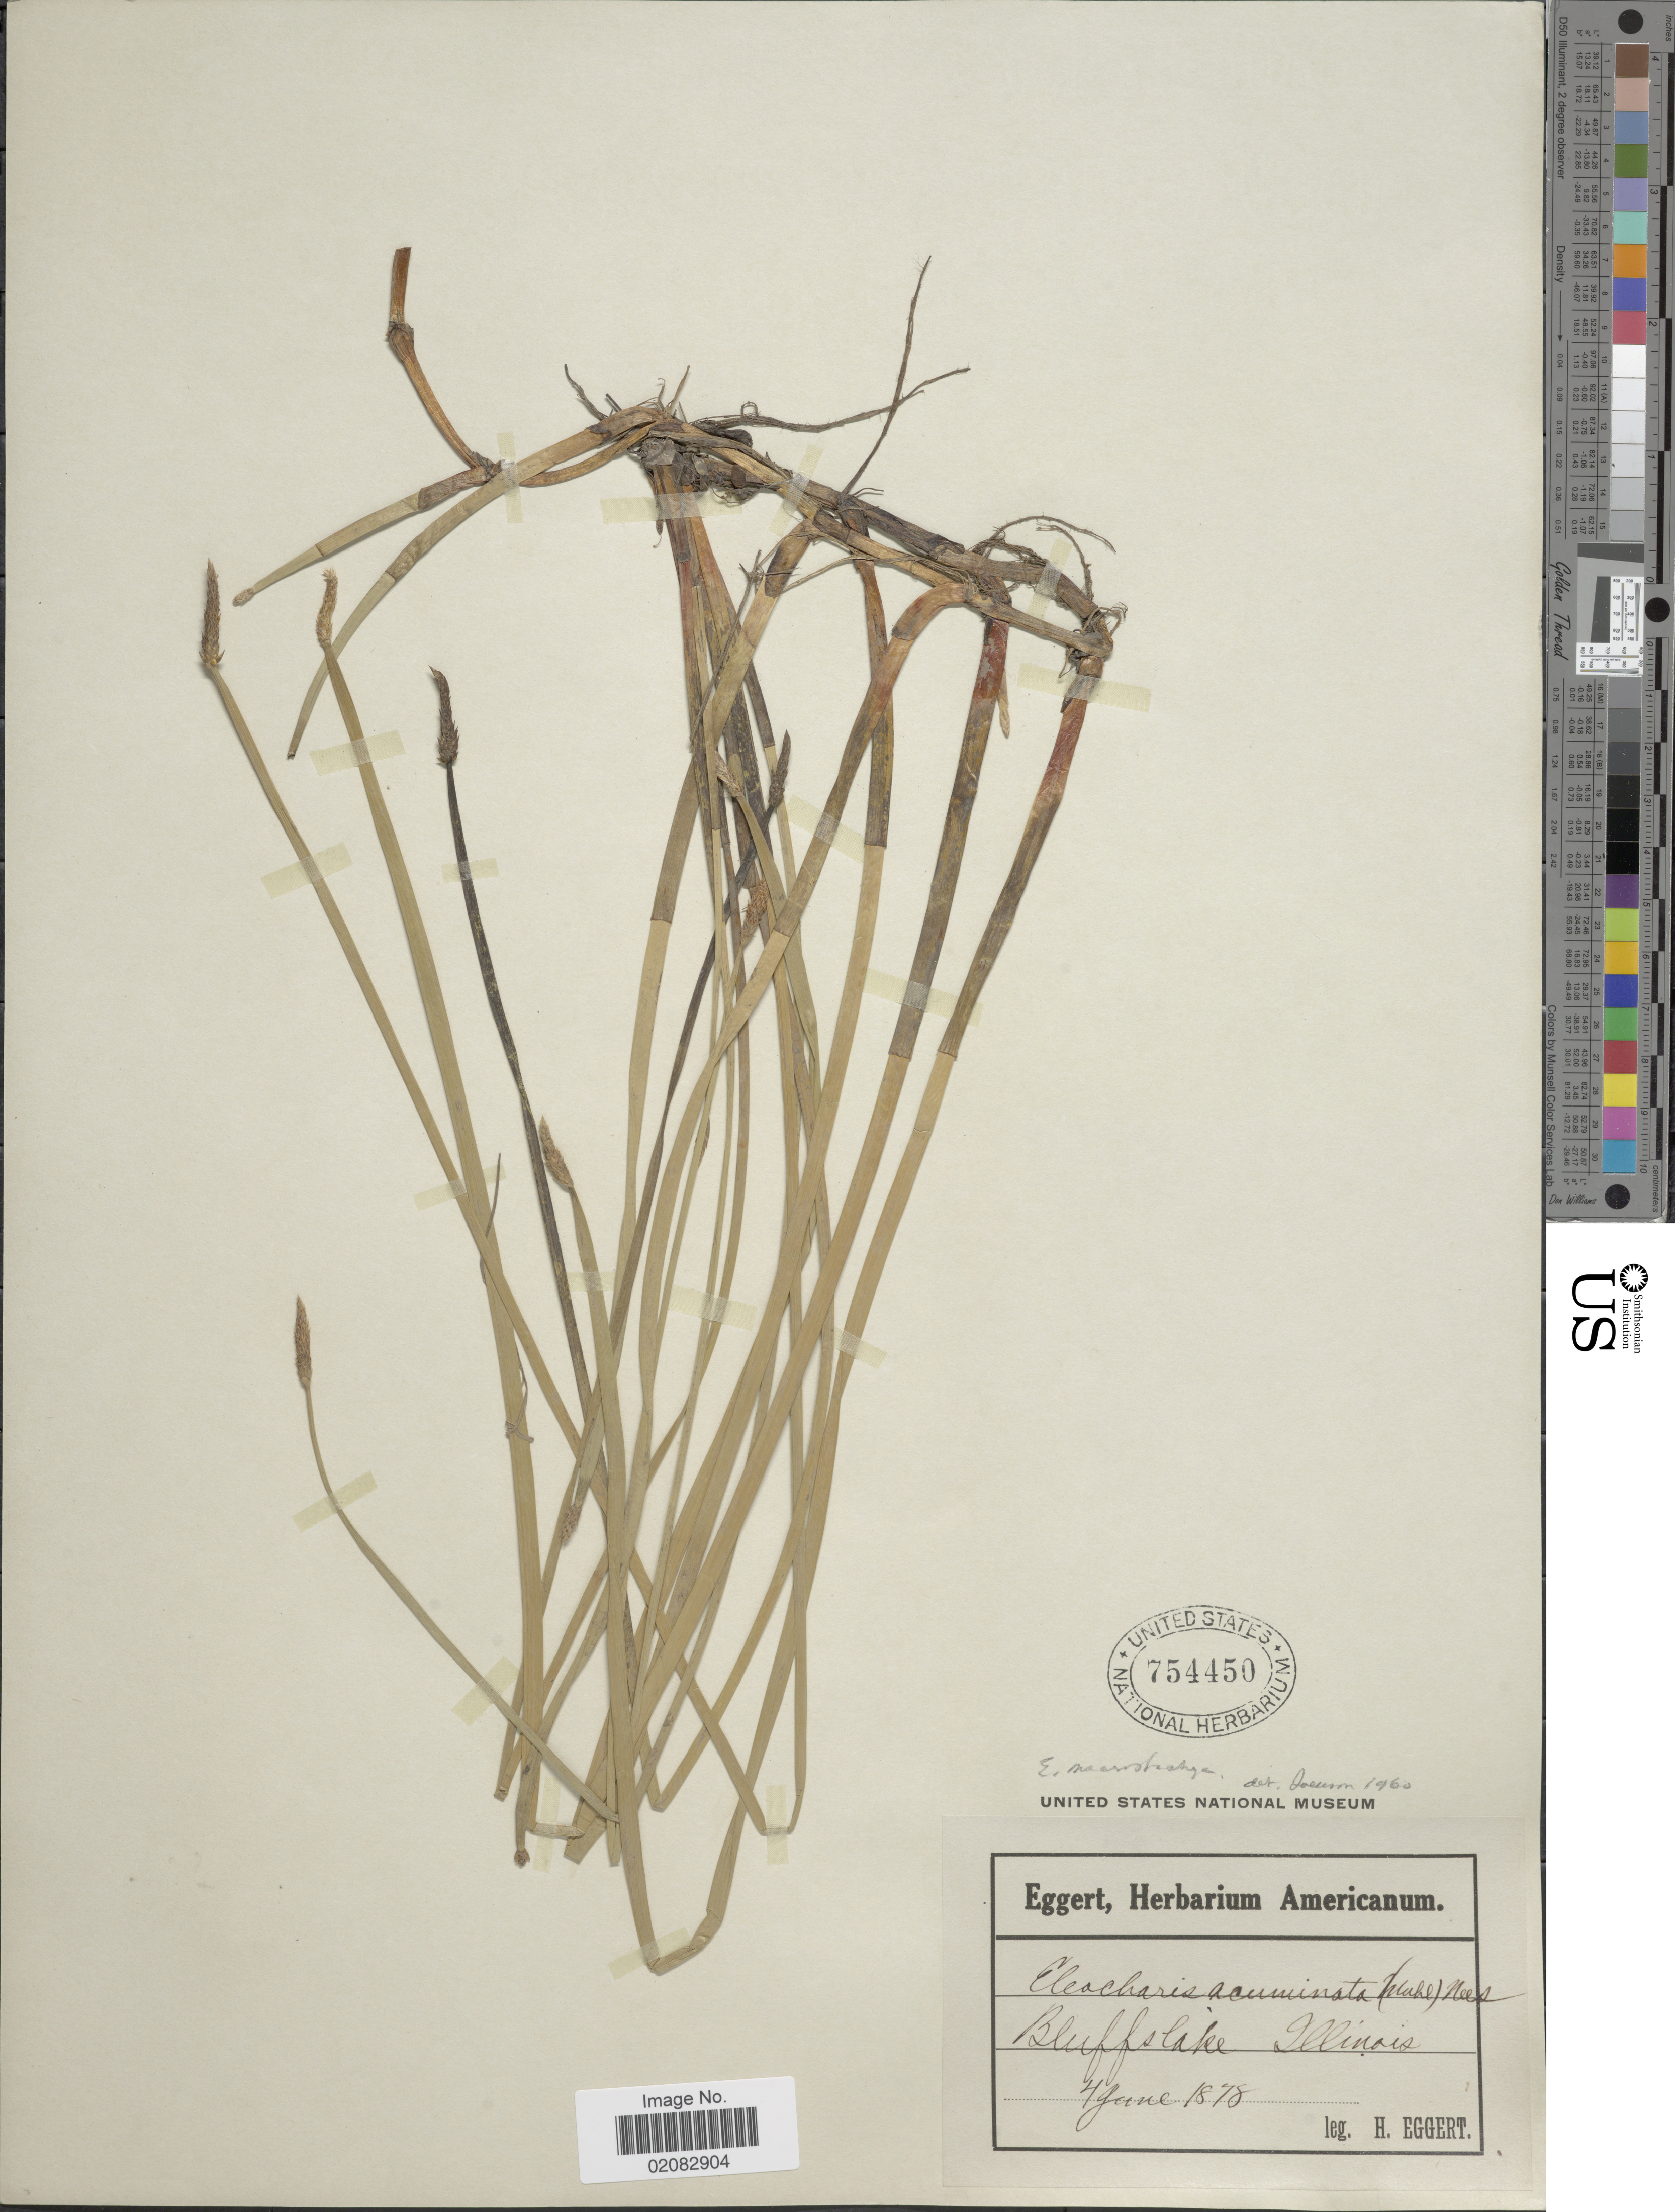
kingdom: Plantae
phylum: Tracheophyta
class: Liliopsida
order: Poales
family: Cyperaceae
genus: Eleocharis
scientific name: Eleocharis macrostachya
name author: Britton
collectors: H. Eggert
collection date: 1878-06-04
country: United States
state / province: Illinois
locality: Bluffs lake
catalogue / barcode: US 754450